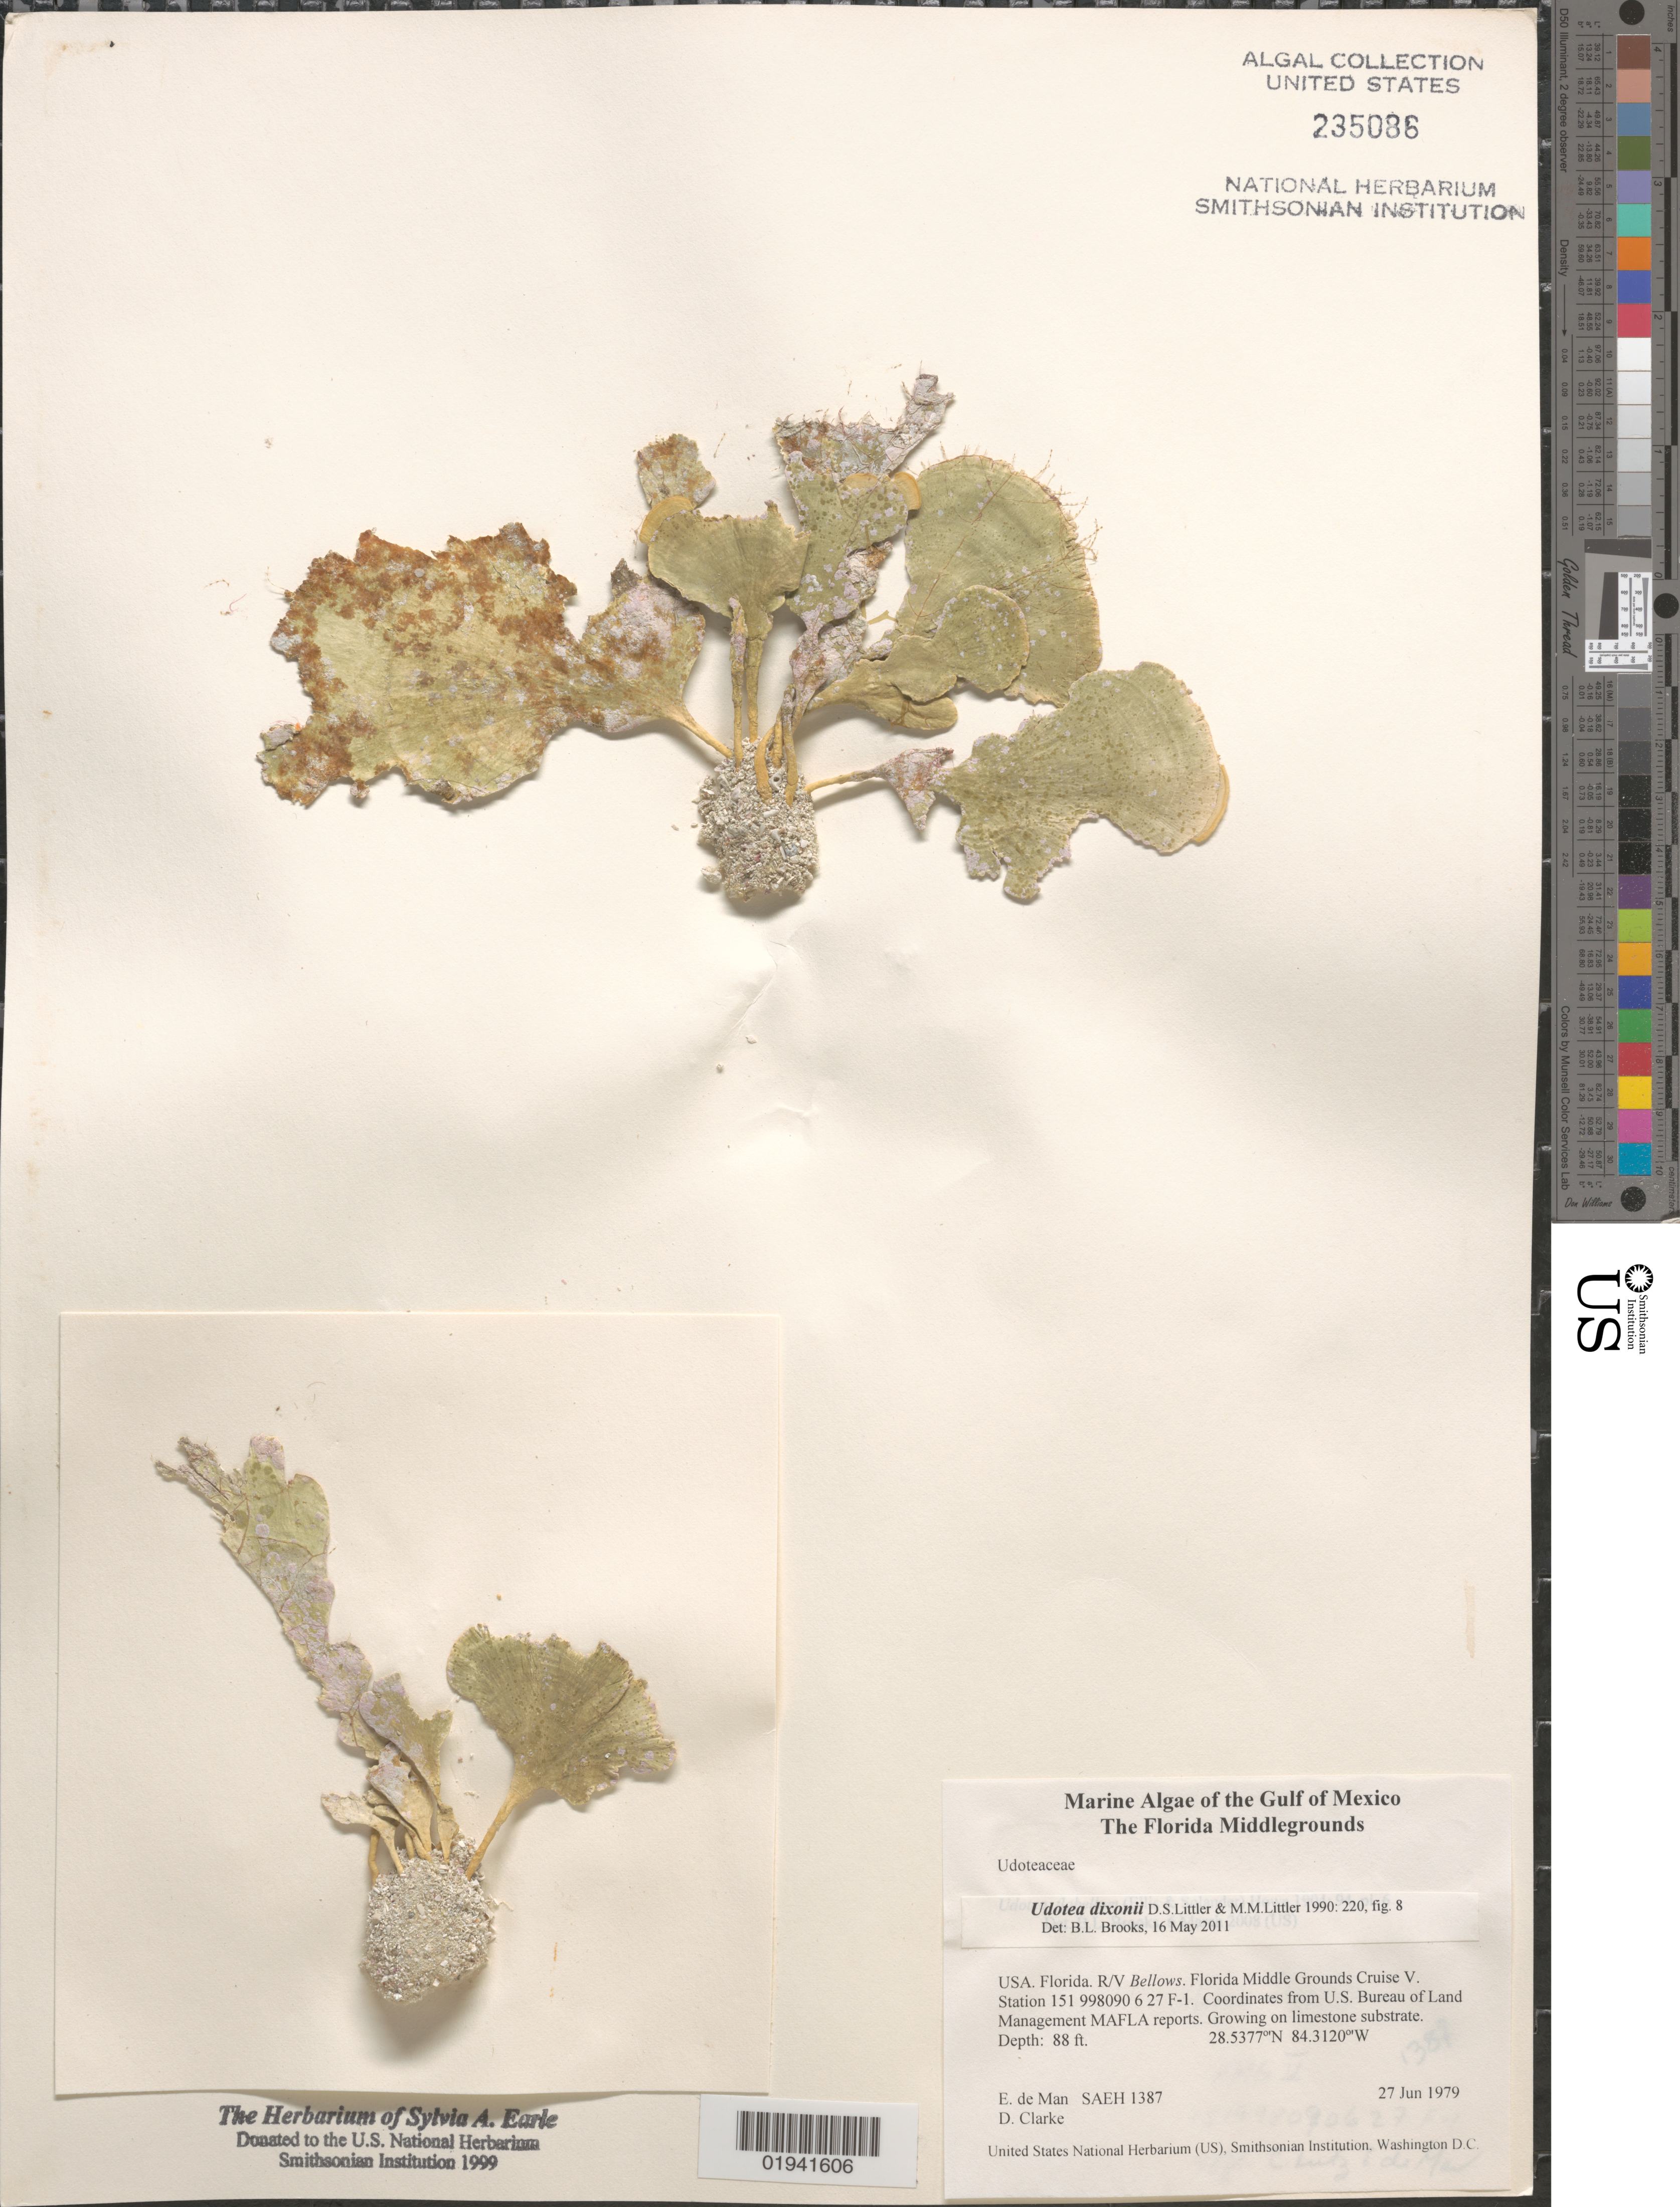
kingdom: Plantae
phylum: Chlorophyta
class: Ulvophyceae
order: Bryopsidales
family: Udoteaceae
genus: Udotea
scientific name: Udotea dixonii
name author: D.S. Littler & Littler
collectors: E. de Man & D. Clarke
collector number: SAEH1387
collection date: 1979-06-27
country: United States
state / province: Florida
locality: The Gulf of Mexico. The Florida Middlegrounds. R/V Bellows. Florida Middle Grounds Cruise V. Station 151 998090 6 27 F-1.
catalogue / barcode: US 235086